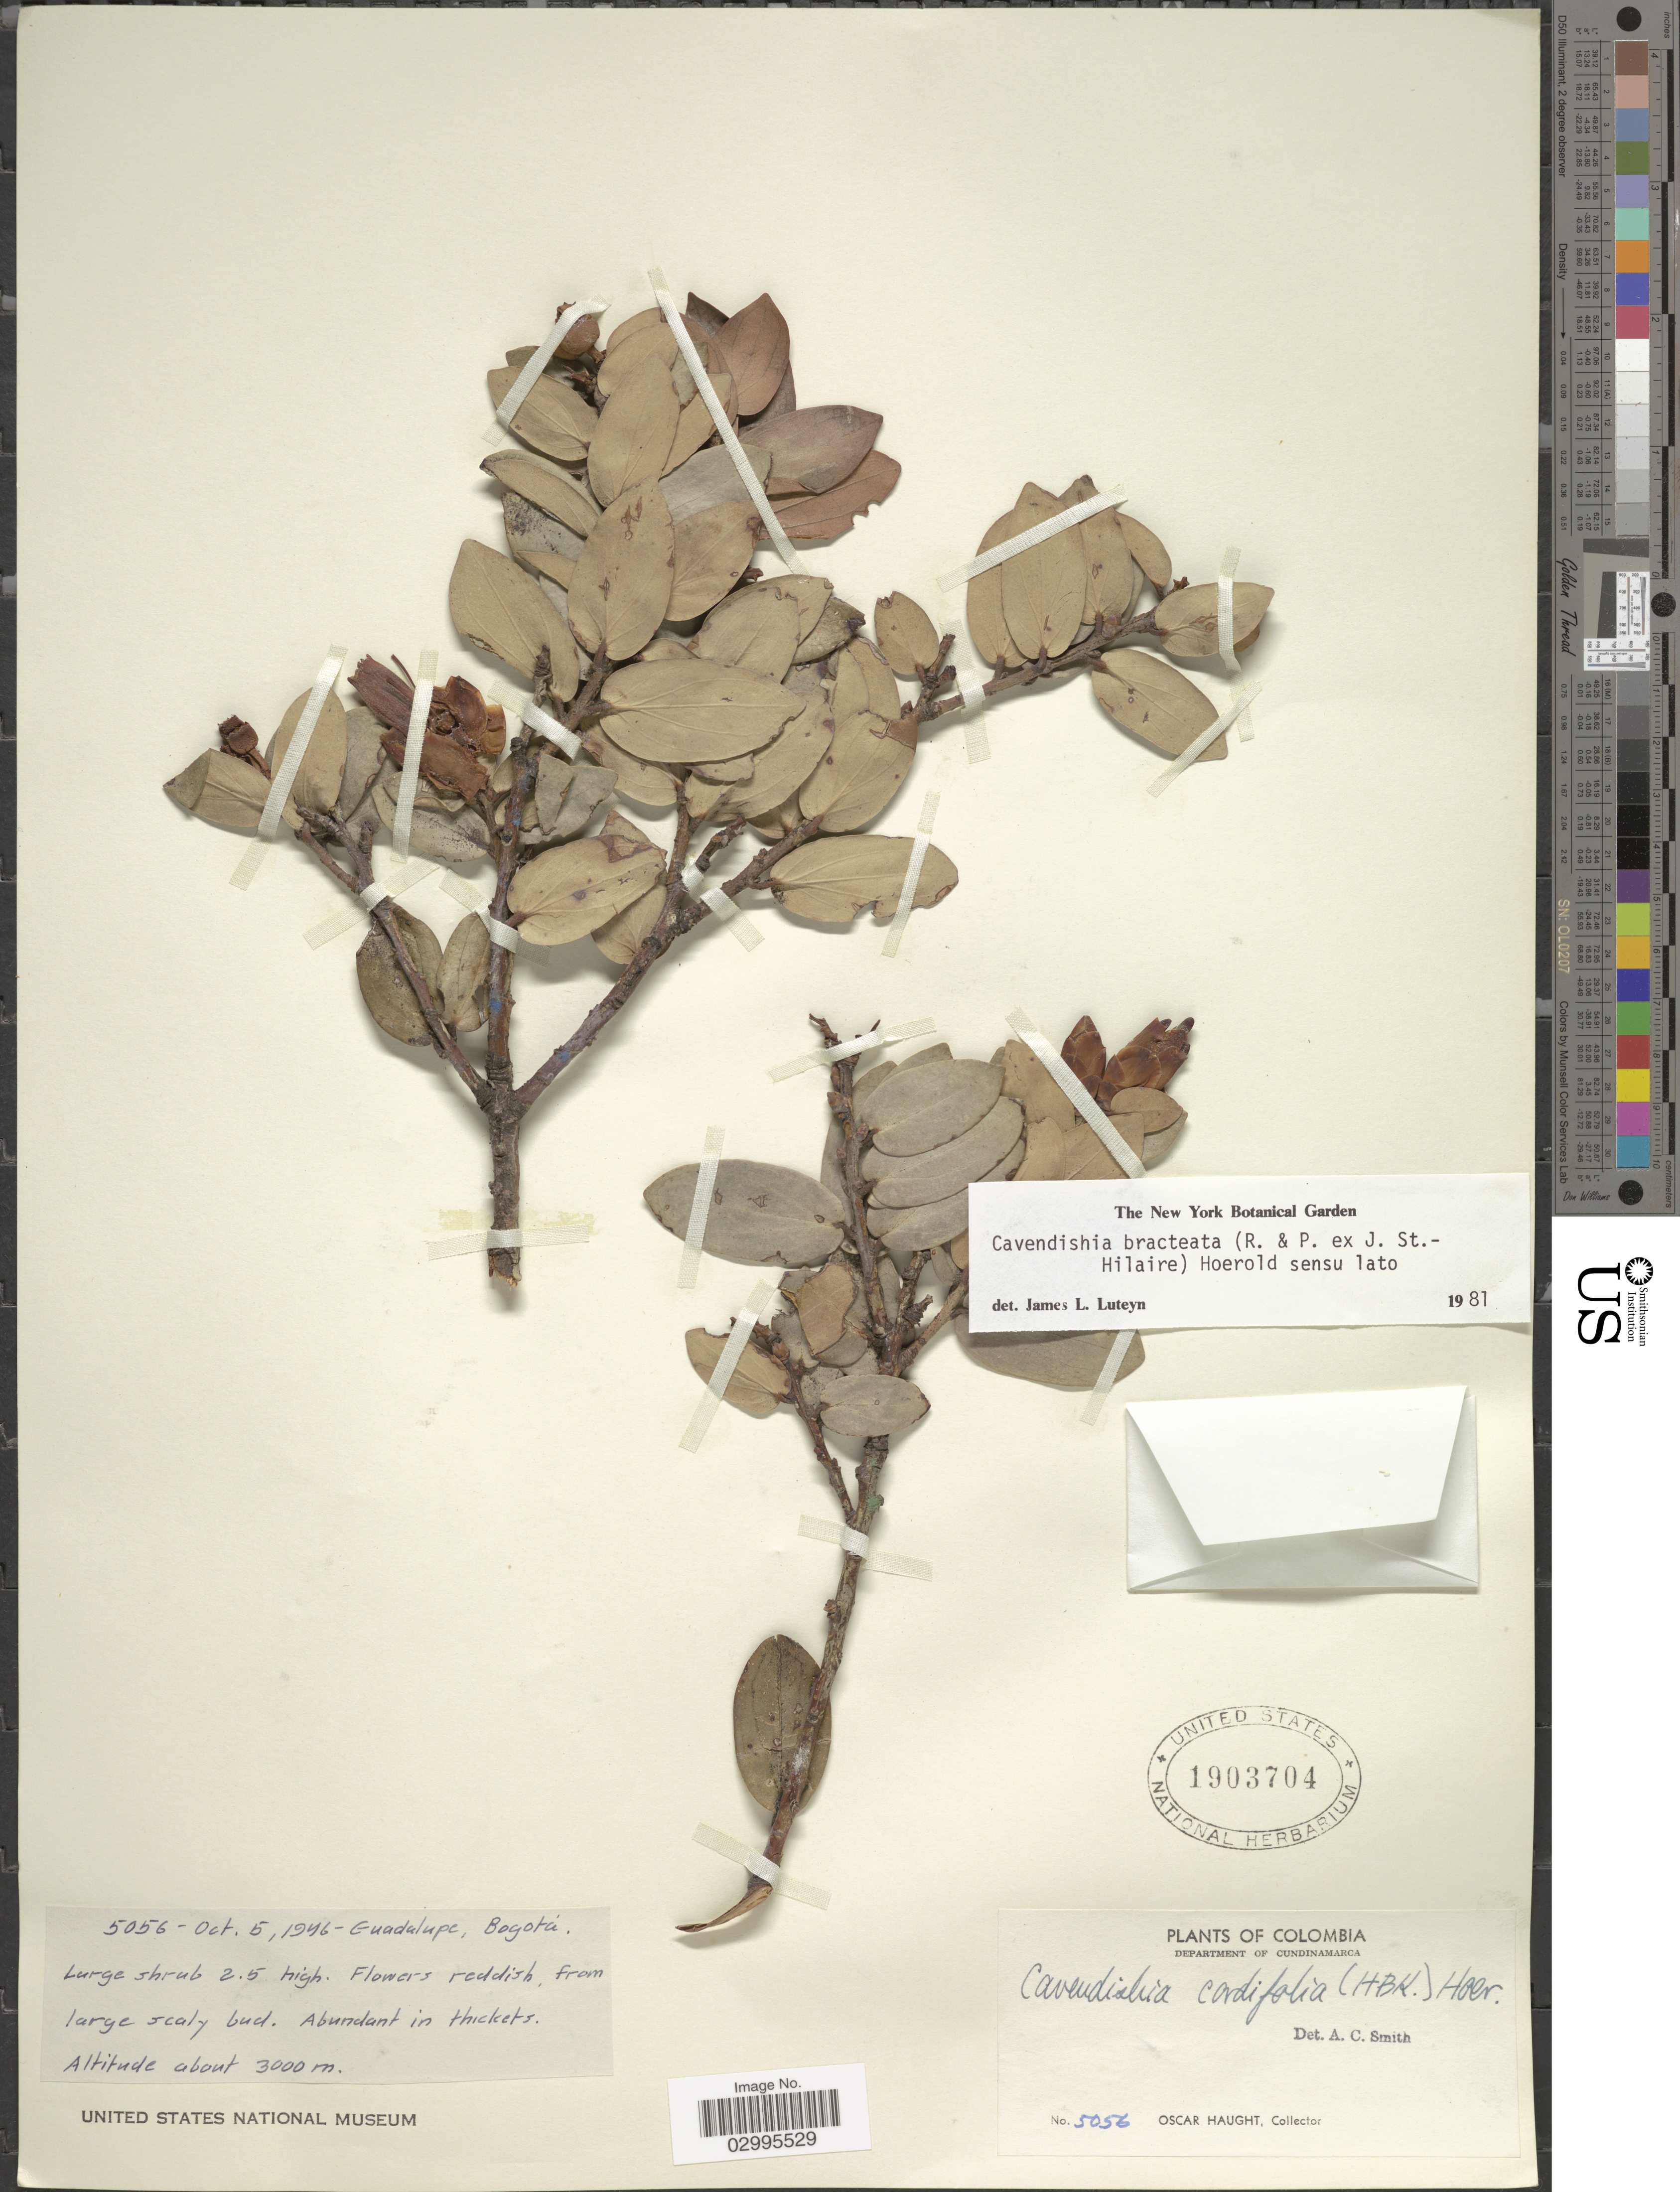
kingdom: Plantae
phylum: Tracheophyta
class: Magnoliopsida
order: Ericales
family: Ericaceae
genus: Cavendishia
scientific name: Cavendishia bracteata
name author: (Ruiz & Pav. ex J. St.-Hil.) Hoerold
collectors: O. Haught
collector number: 5056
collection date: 1946-10-05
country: Colombia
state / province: Cundinamarca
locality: Department of Cundinamarca. Guadalupe.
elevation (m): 3000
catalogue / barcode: US 1903704